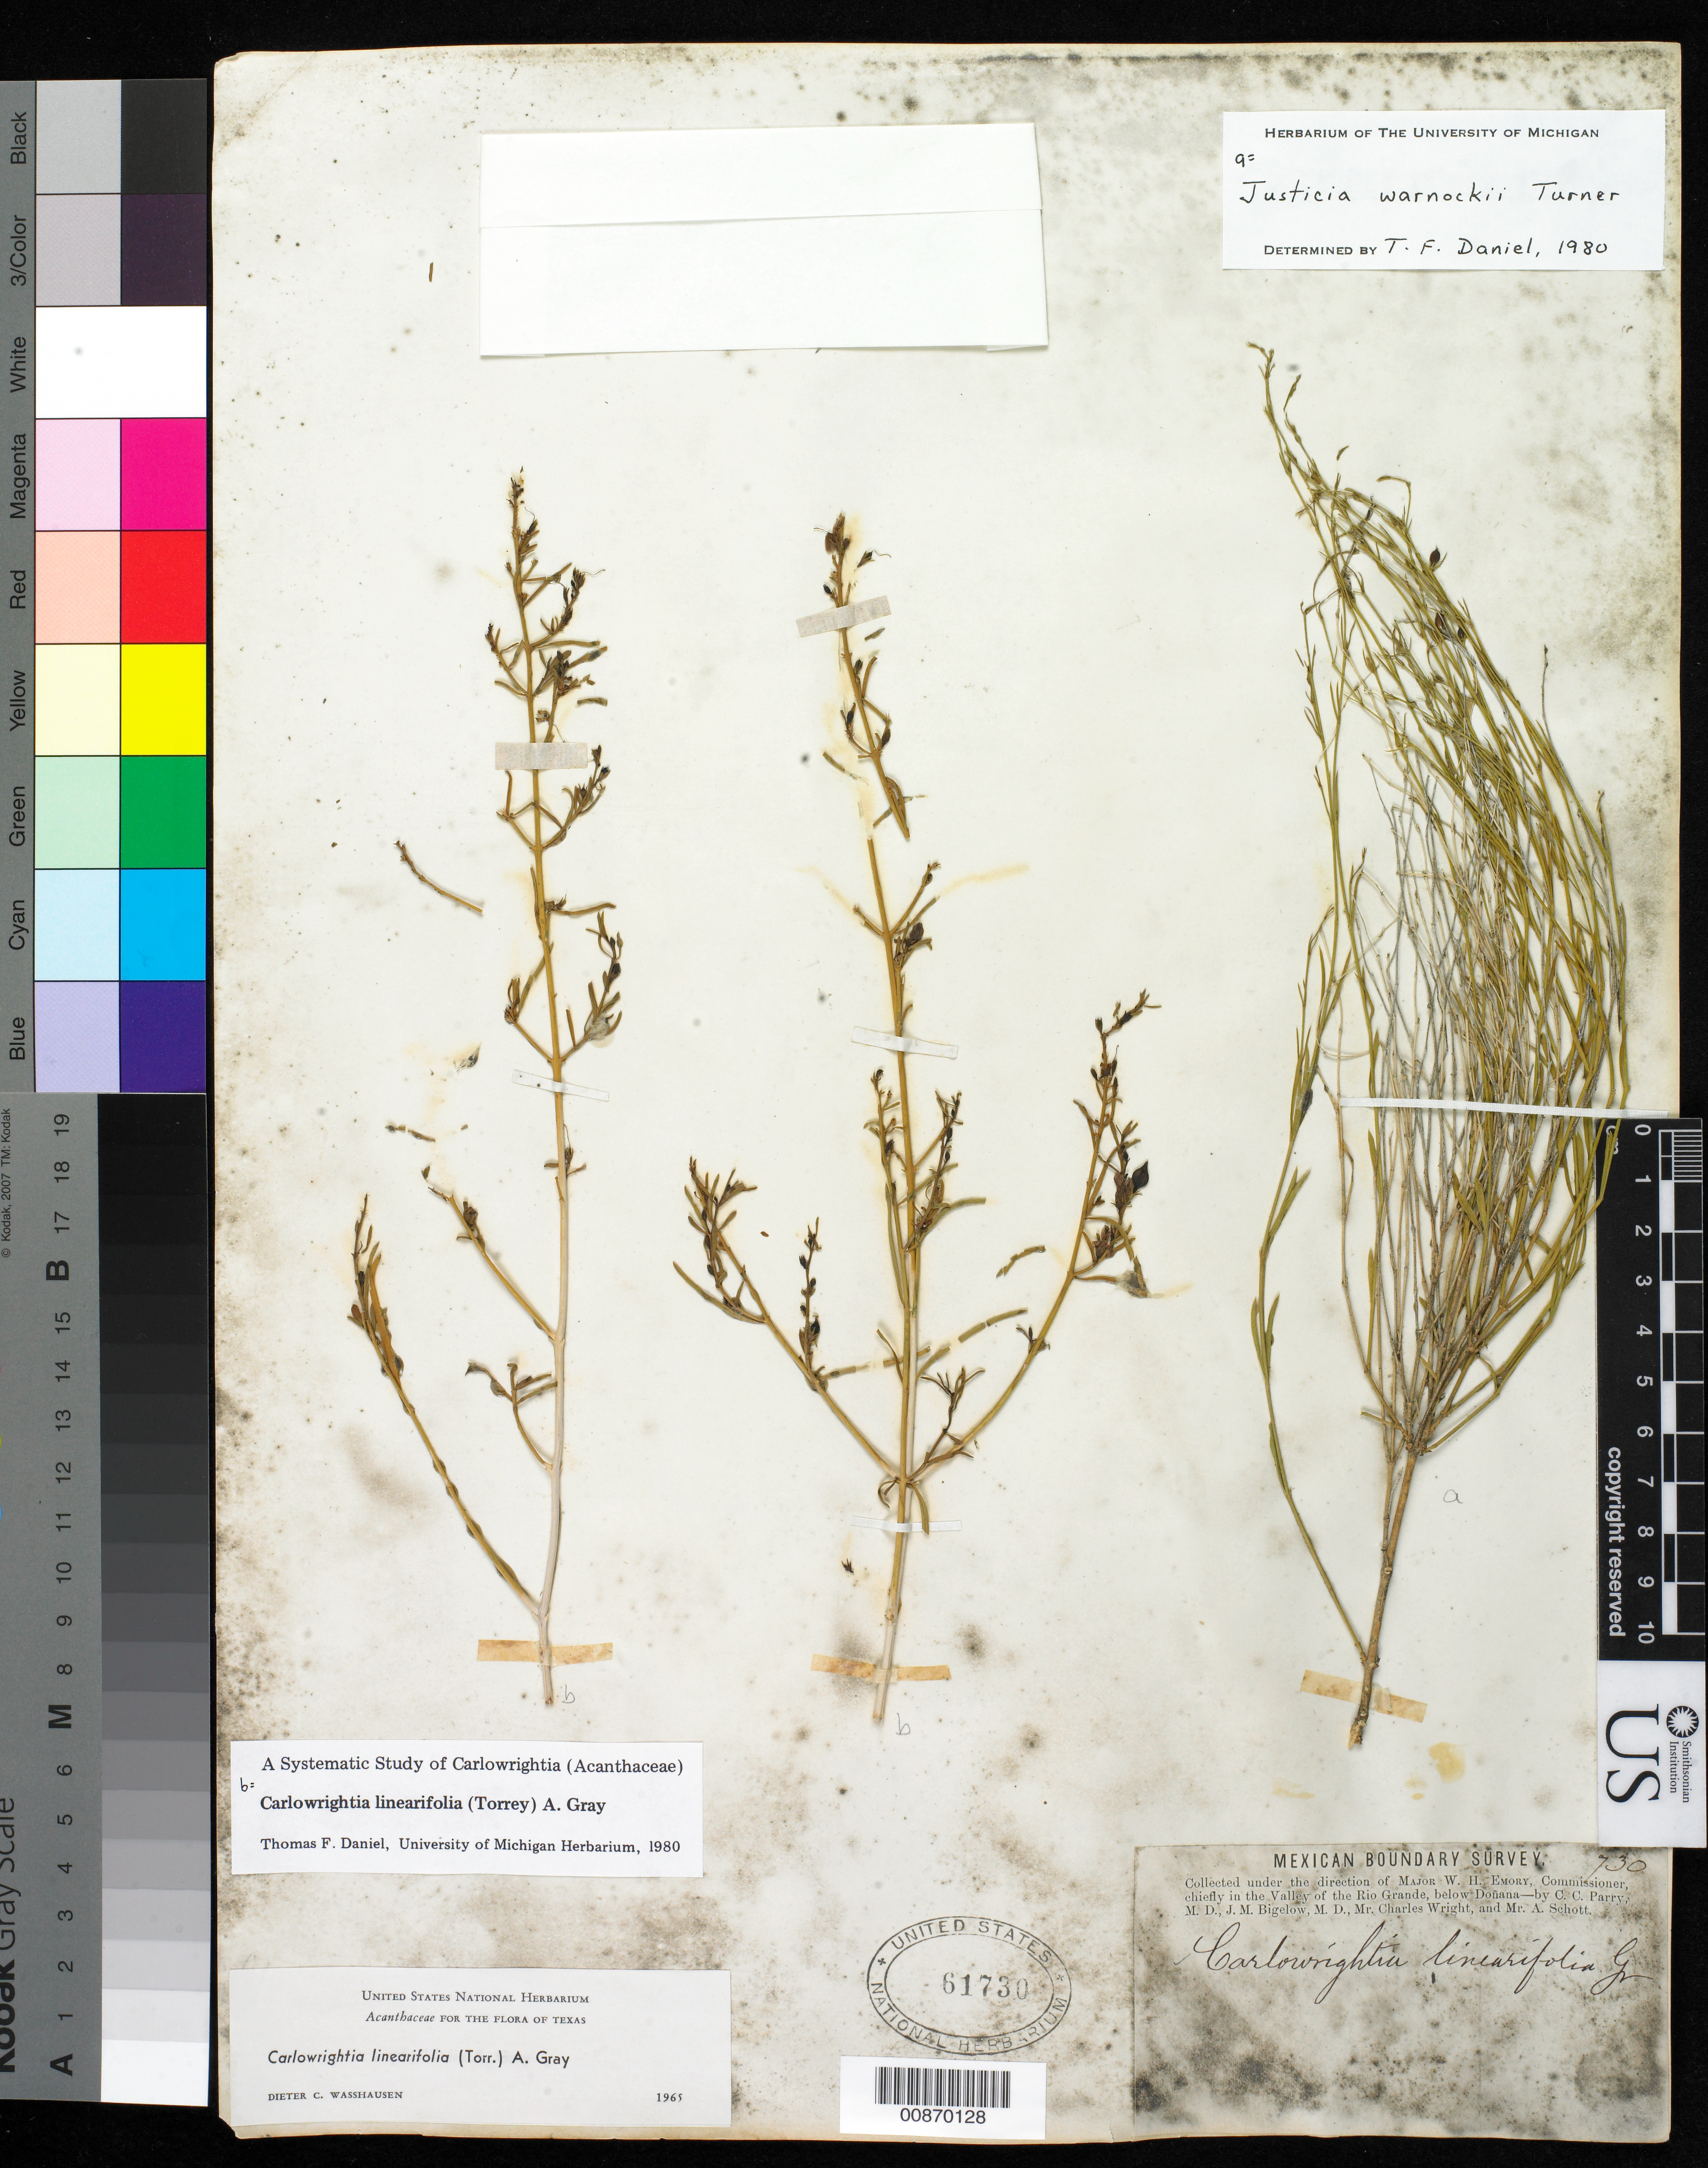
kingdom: Plantae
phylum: Tracheophyta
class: Magnoliopsida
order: Lamiales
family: Acanthaceae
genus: Carlowrightia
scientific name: Carlowrightia linearifolia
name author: (Torr.) A. Gray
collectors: C. C. Parry, J. M. Bigelow, C. Wright & A. C. V. Schott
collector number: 730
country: United States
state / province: New Mexico / Texas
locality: Valley of the Rio Grande, below Doñana.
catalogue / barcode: US 61730